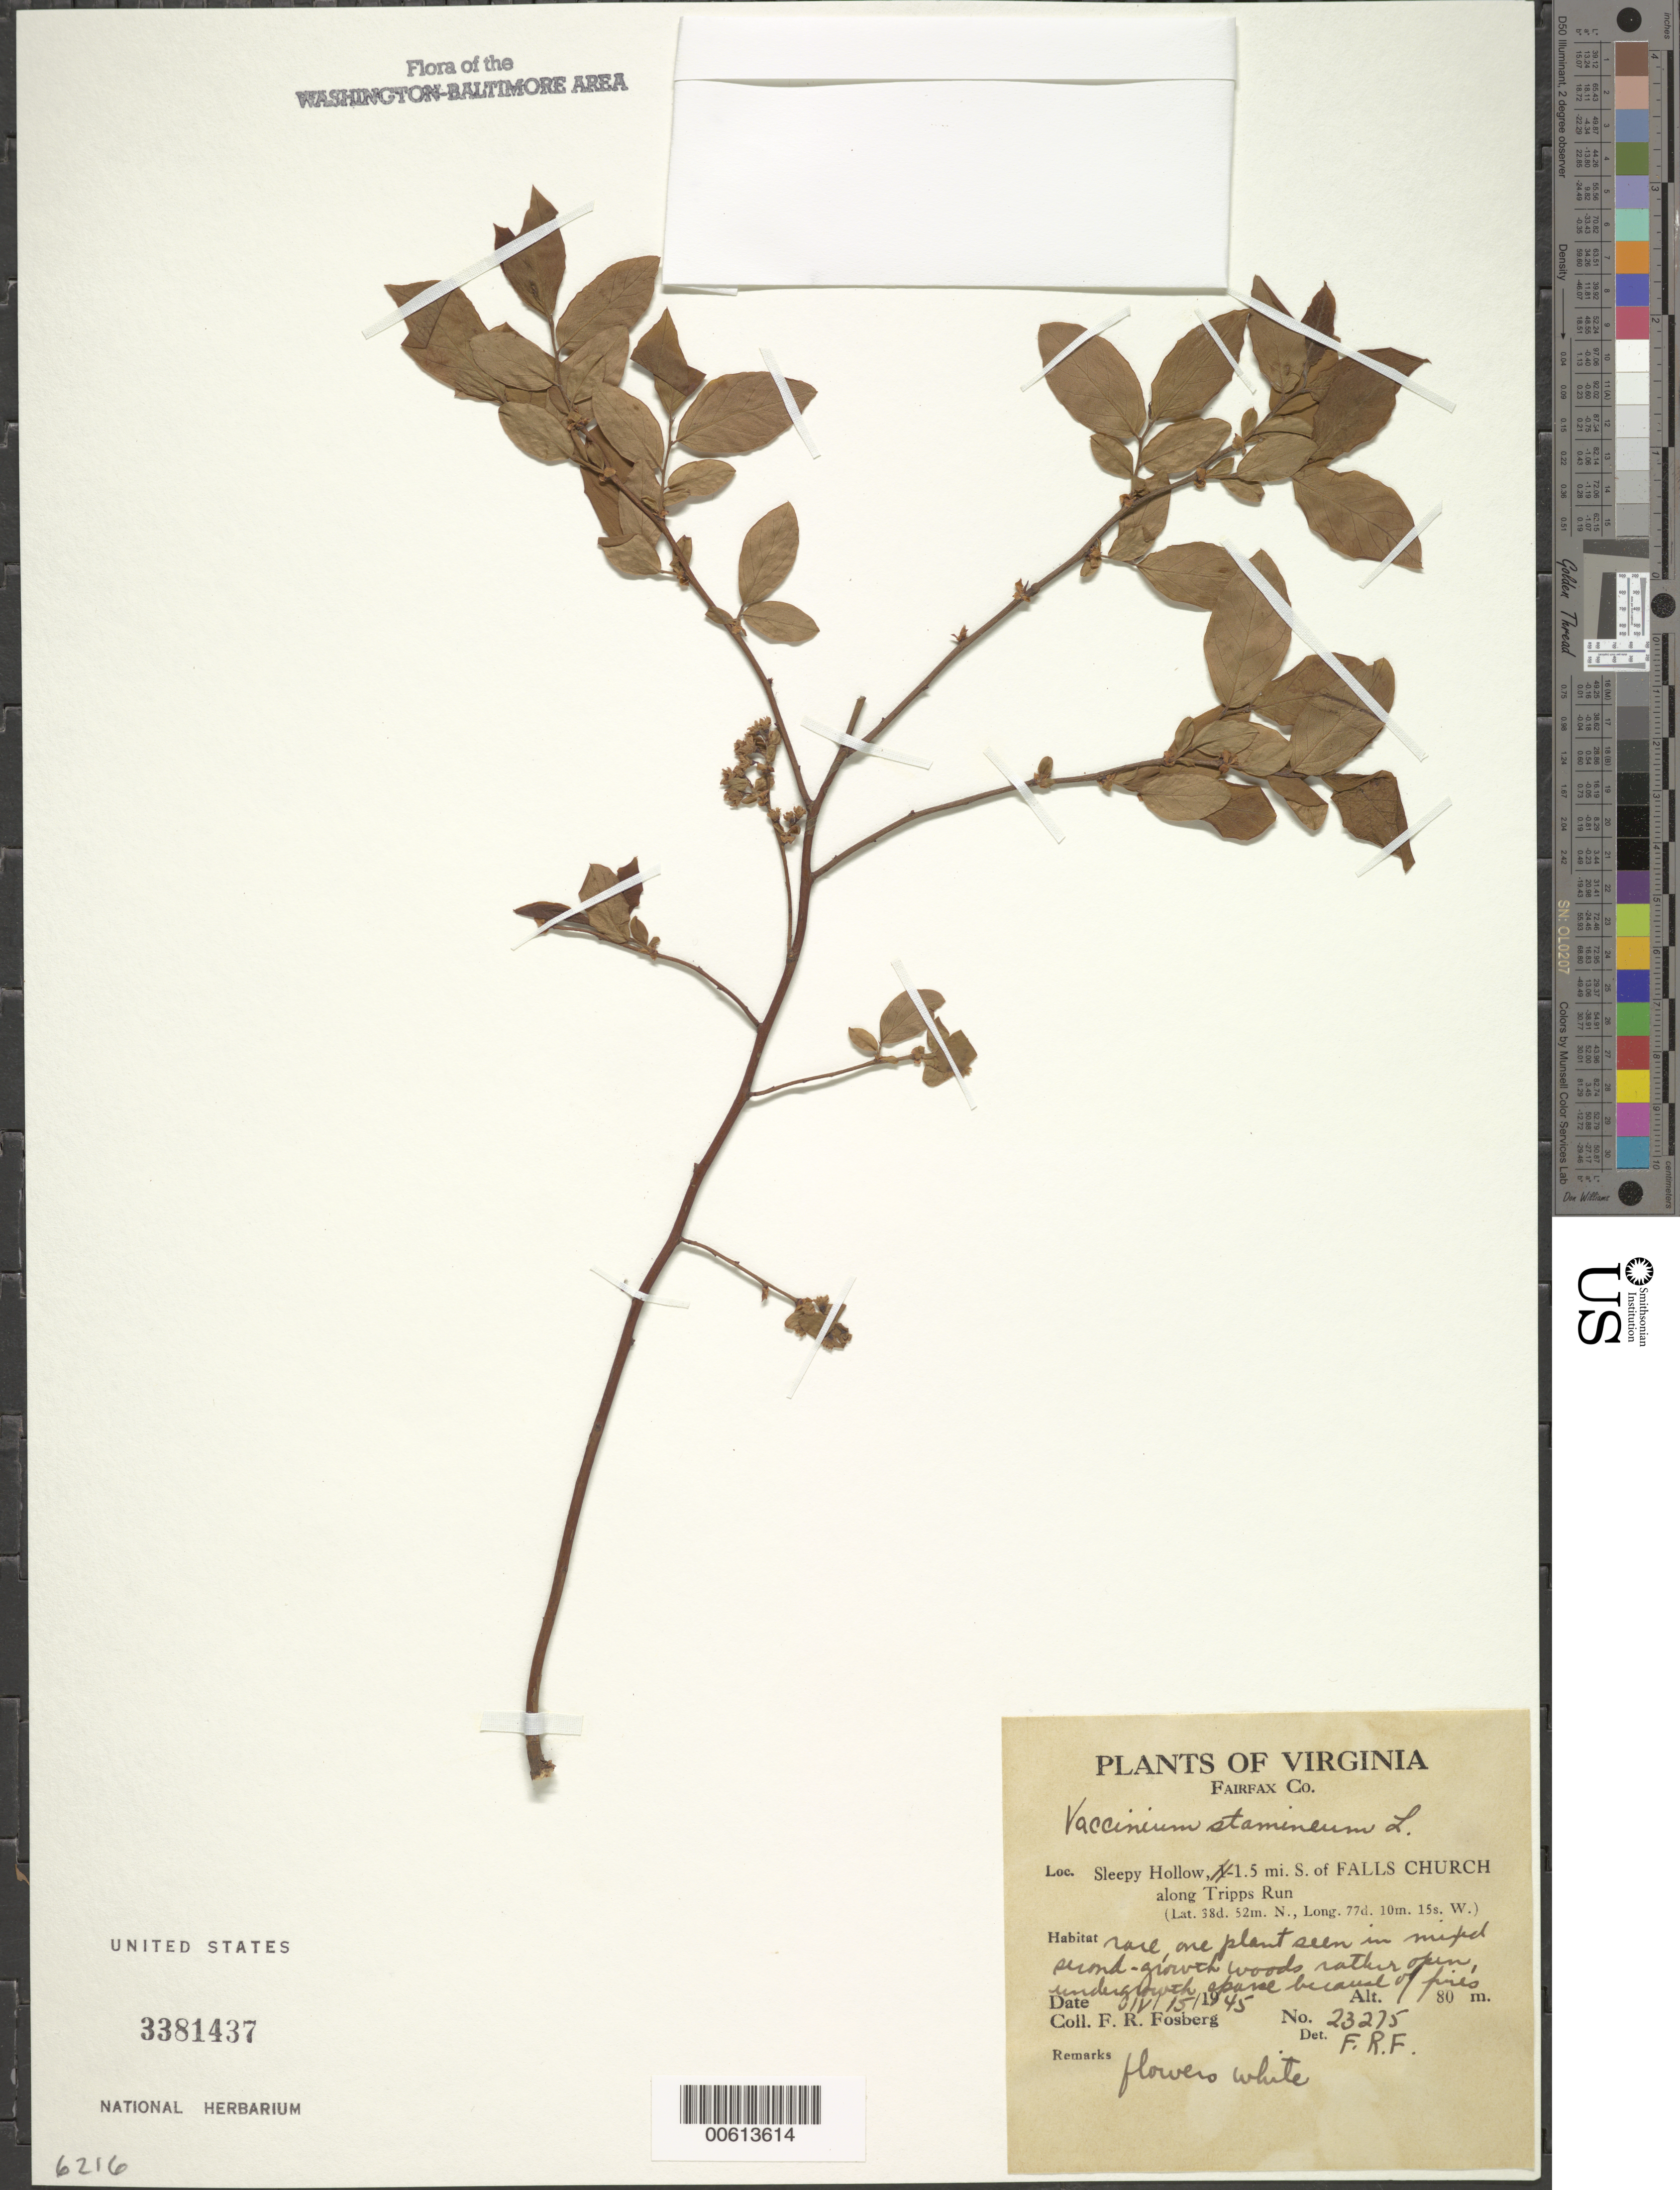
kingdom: Plantae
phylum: Tracheophyta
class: Magnoliopsida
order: Ericales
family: Ericaceae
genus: Vaccinium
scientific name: Vaccinium stamineum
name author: L.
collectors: F. R. Fosberg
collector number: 23275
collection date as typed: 15 Apr 1945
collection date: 1945-04-15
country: United States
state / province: Virginia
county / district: Fairfax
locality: Sleepy Hollow, S of Galls Church along Tripps Run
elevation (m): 80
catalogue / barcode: US 3381437